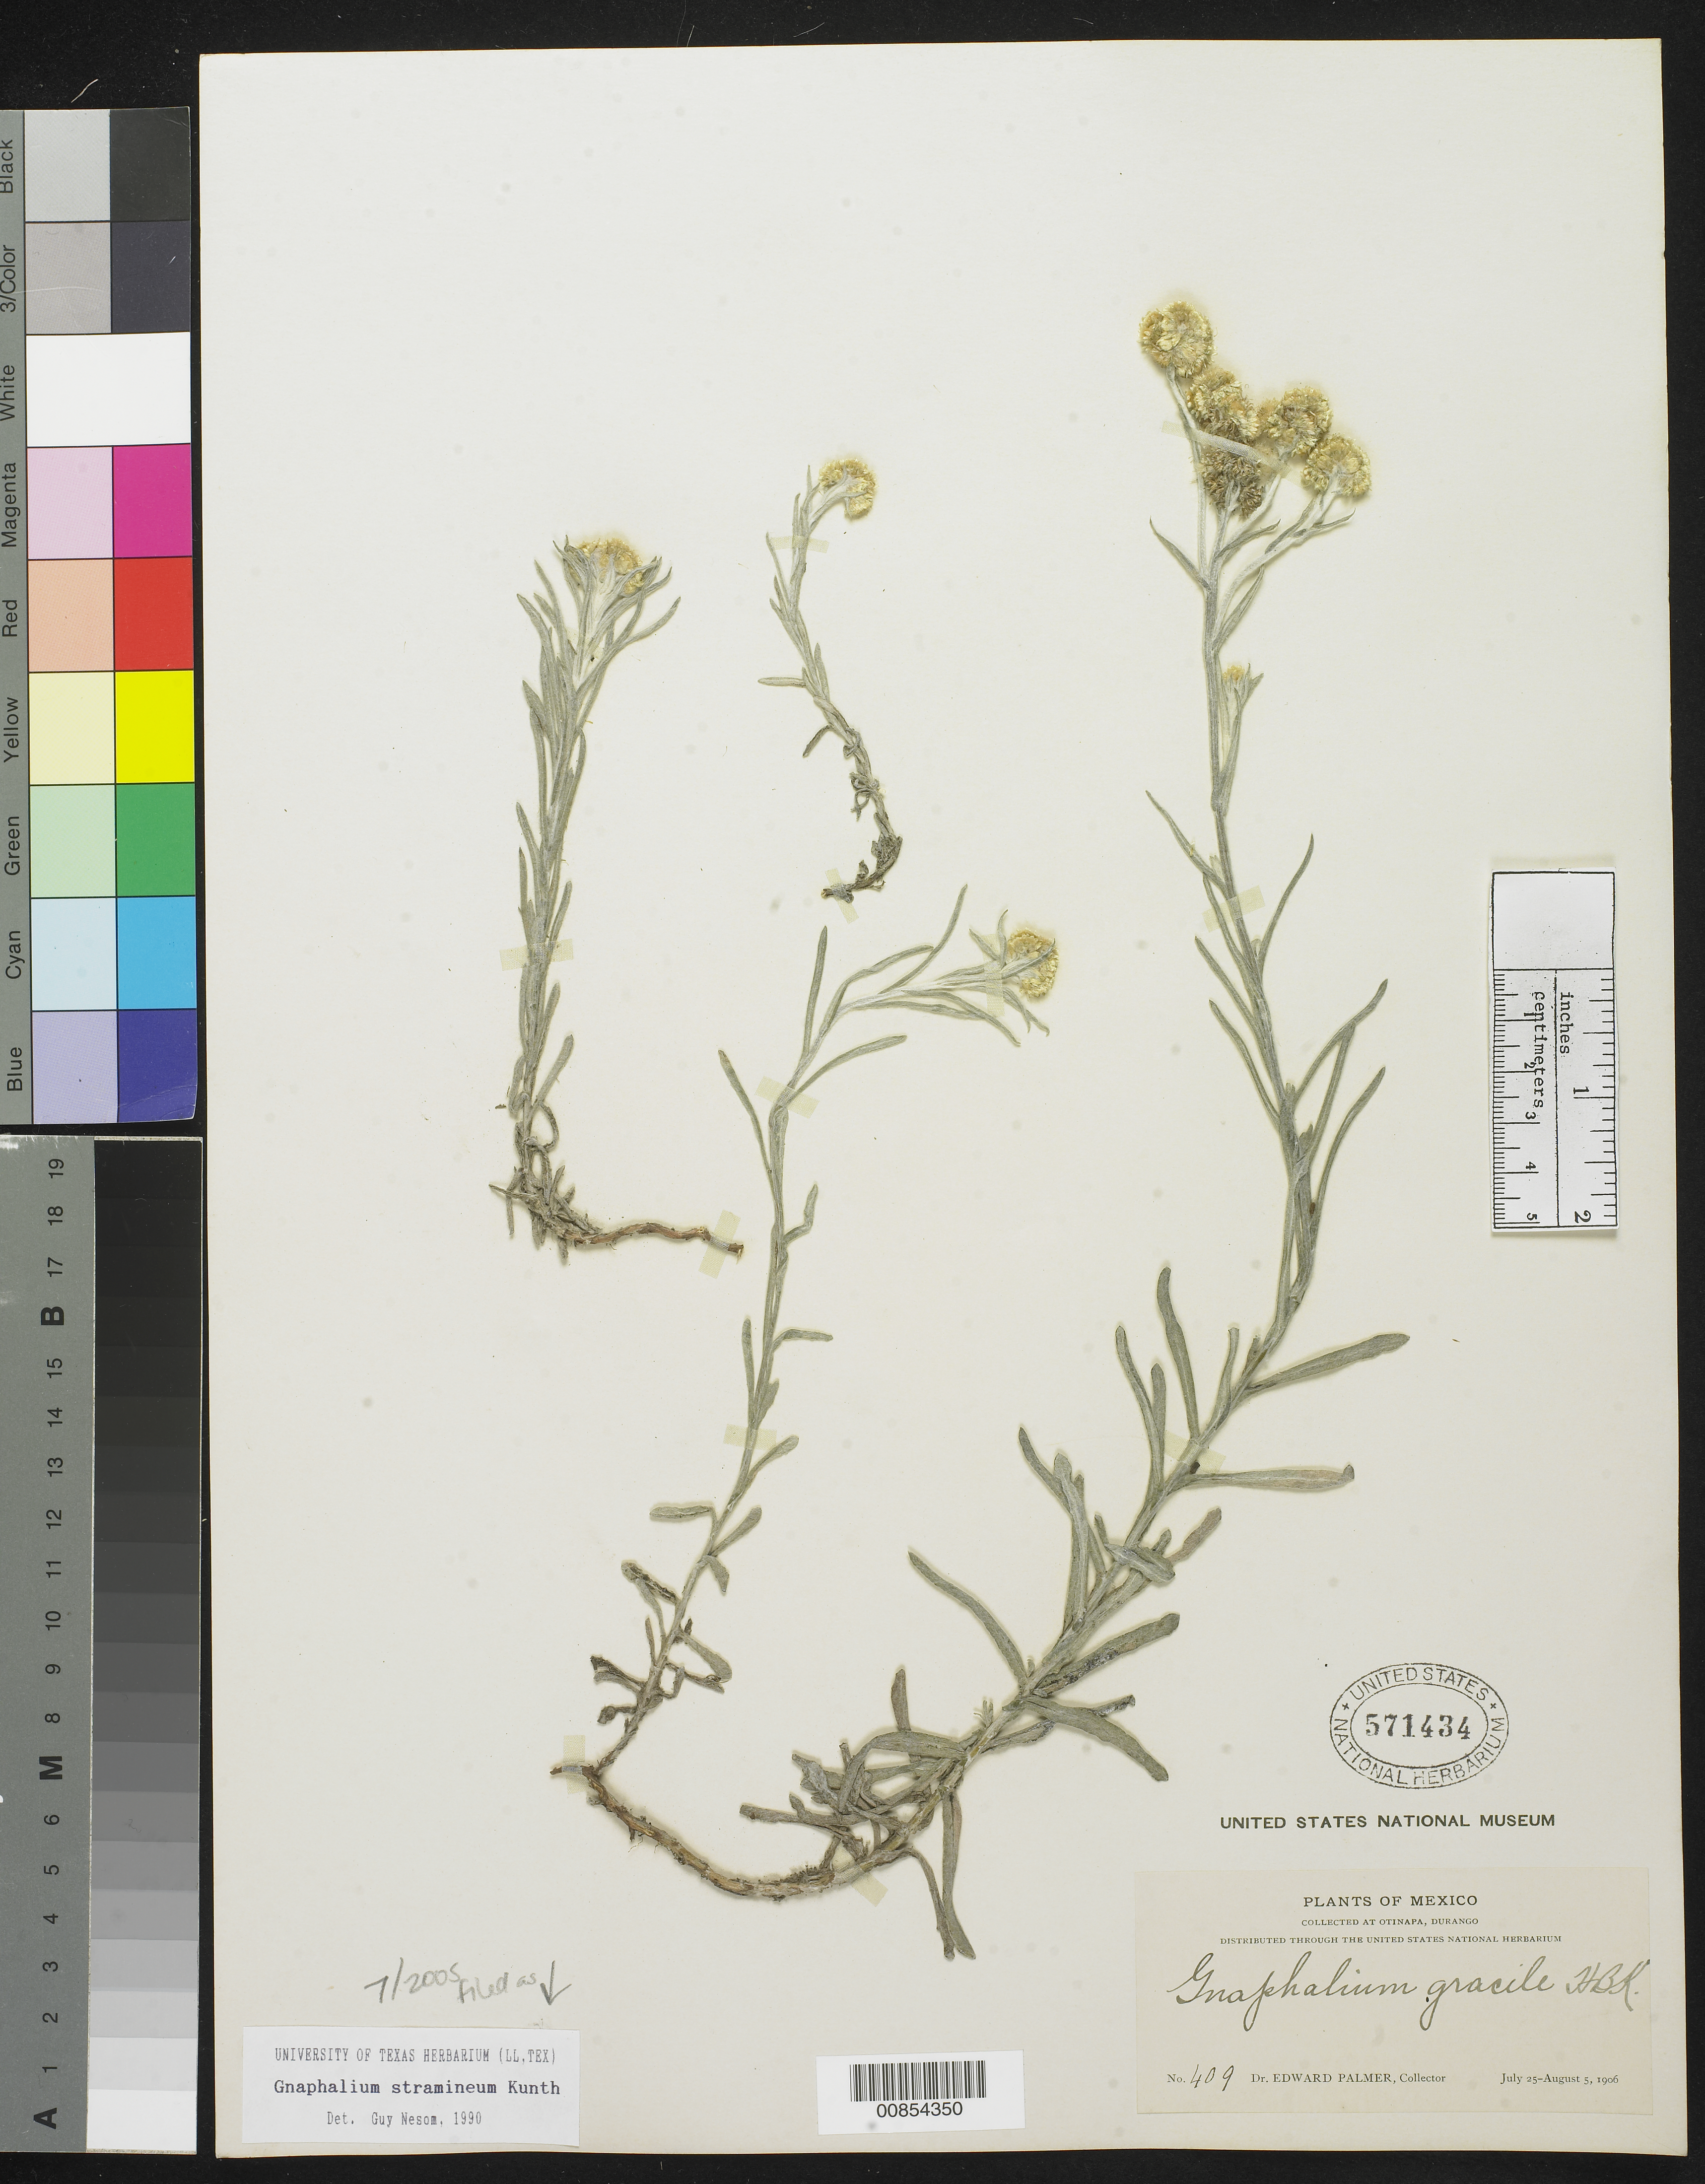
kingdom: Plantae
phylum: Tracheophyta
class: Magnoliopsida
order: Asterales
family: Asteraceae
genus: Pseudognaphalium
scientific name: Pseudognaphalium stramineum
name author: (Kunth) Anderb.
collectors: E. Palmer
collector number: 409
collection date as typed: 25 Jul 1906 to 05 Aug 1906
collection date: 1906-07-25/1906-08-05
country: Mexico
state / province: Durango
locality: Otinapa, Durango.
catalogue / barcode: US 571434